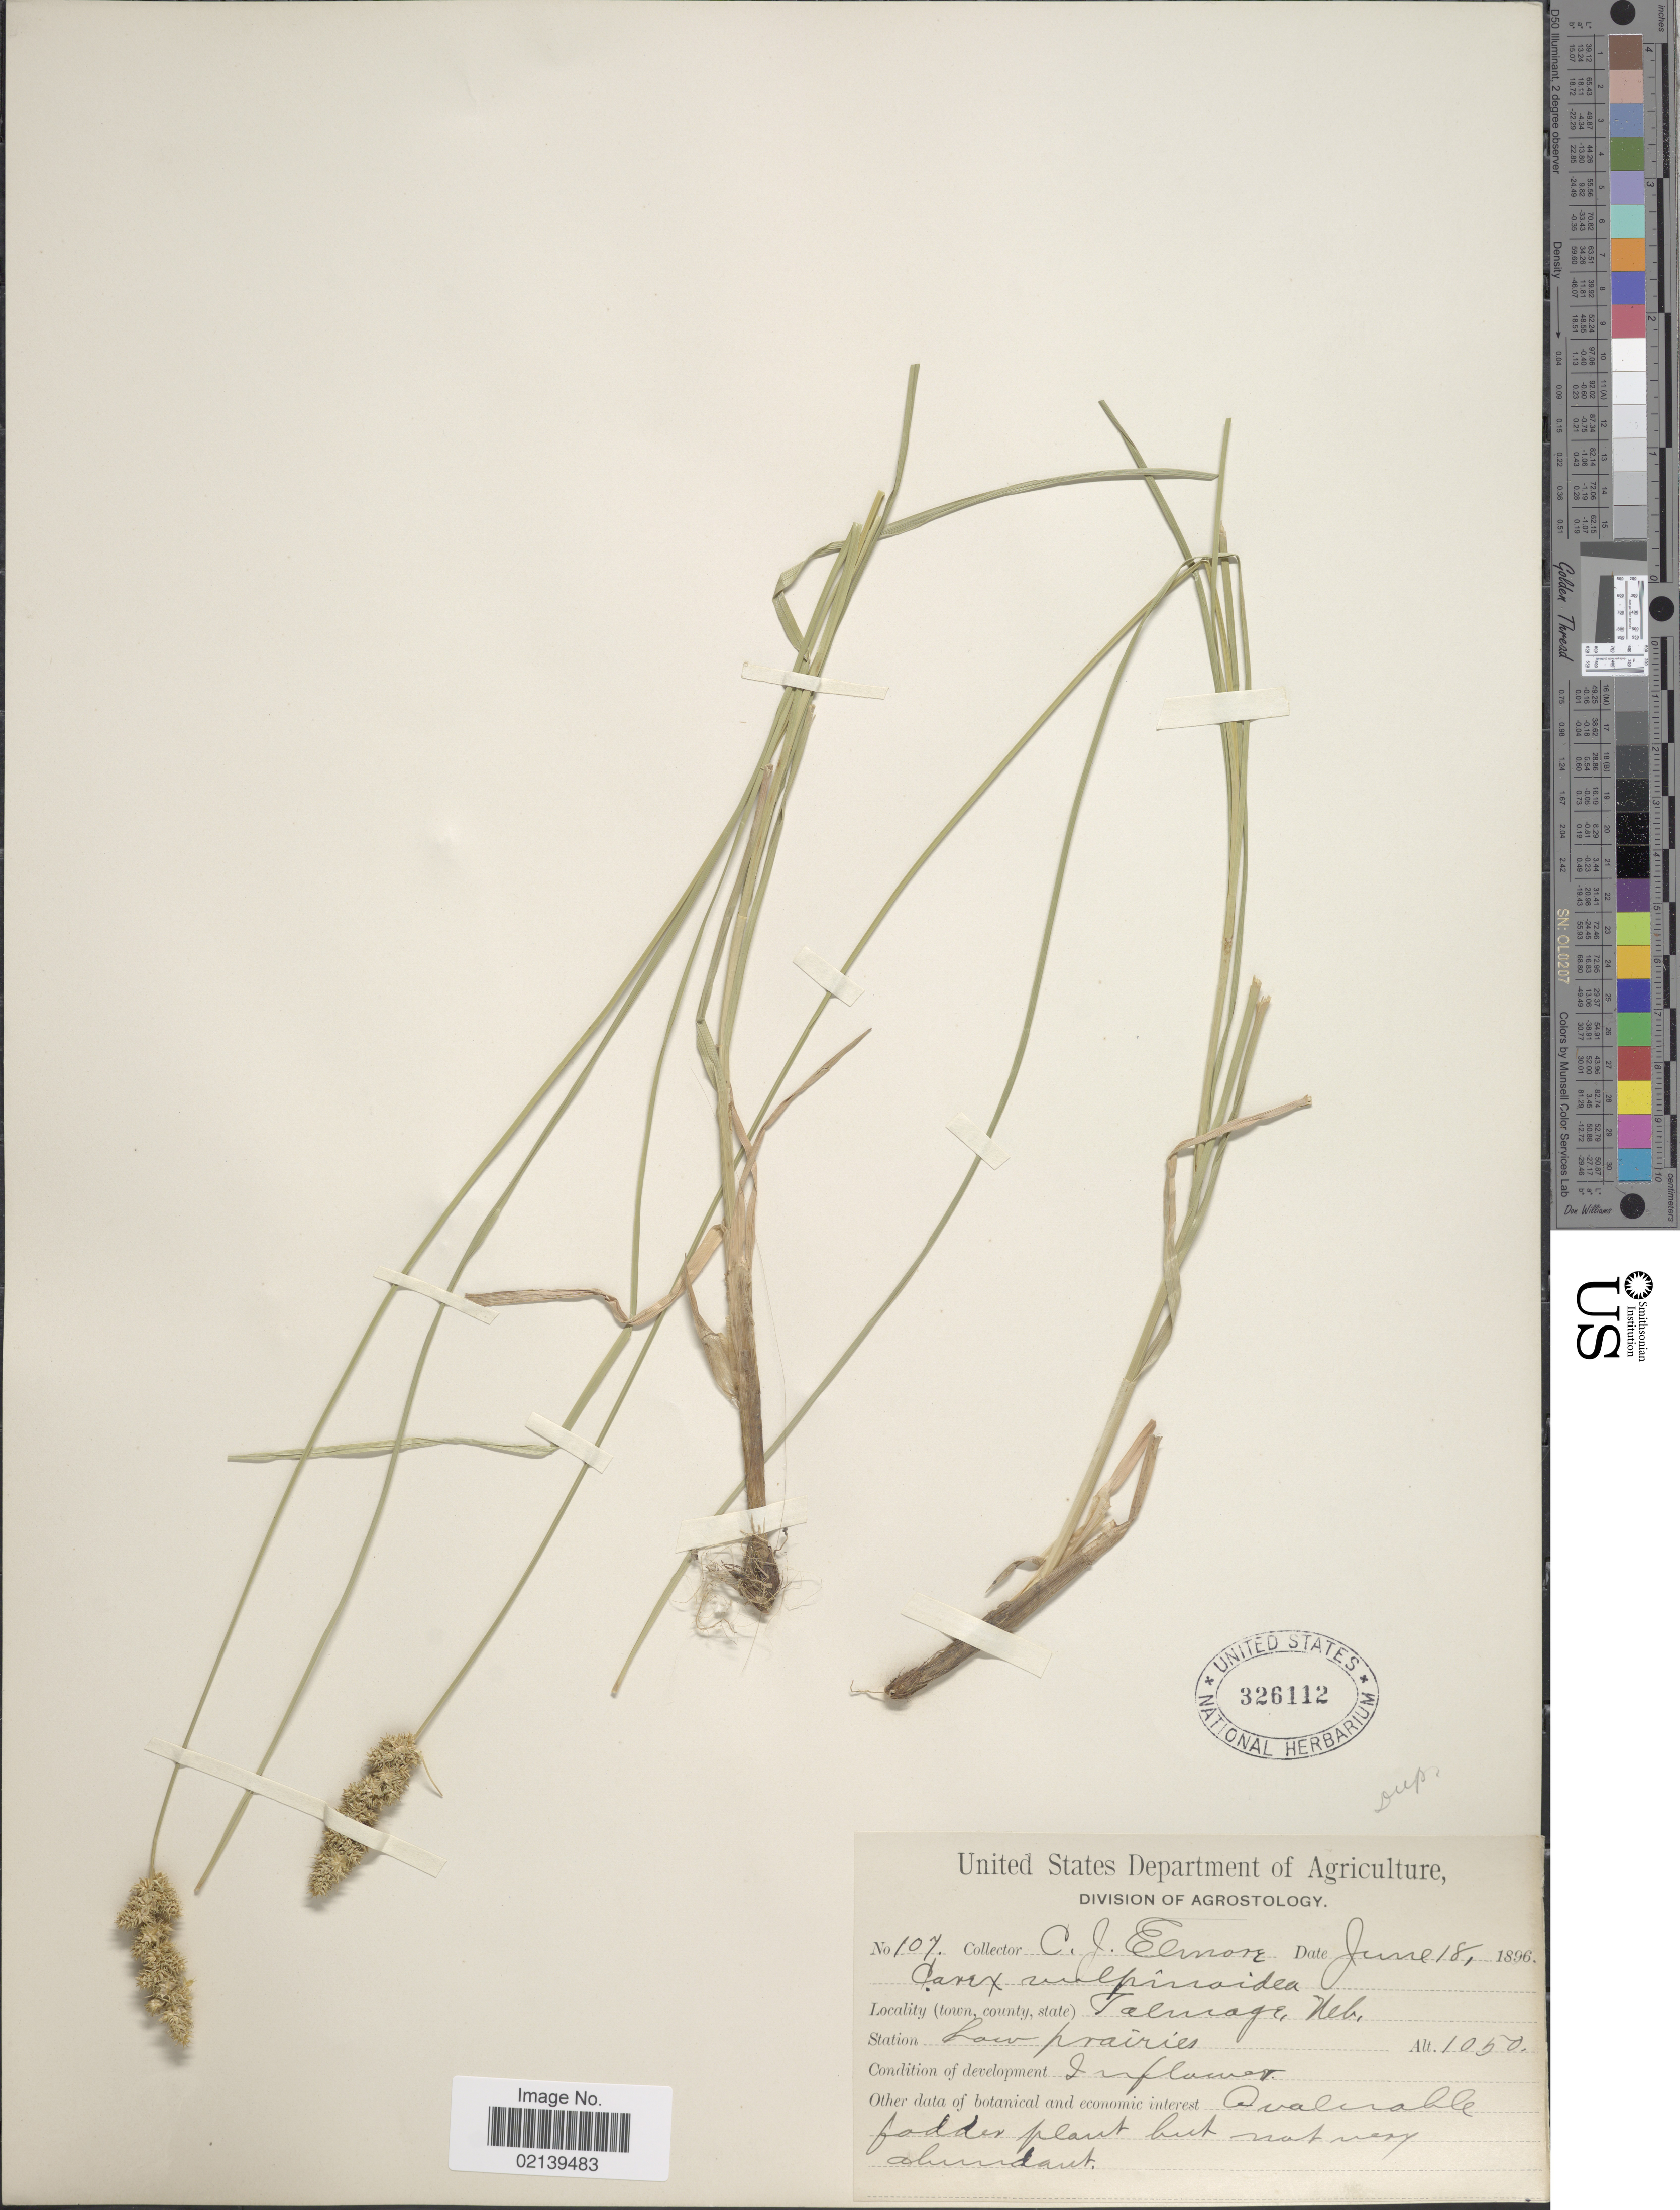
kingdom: Plantae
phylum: Tracheophyta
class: Liliopsida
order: Poales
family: Cyperaceae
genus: Carex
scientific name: Carex vulpinoidea Michx.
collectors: C. Elmore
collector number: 107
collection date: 1896-06-18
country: United States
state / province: Nebraska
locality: Talmage, Nebr.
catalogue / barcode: US 326112